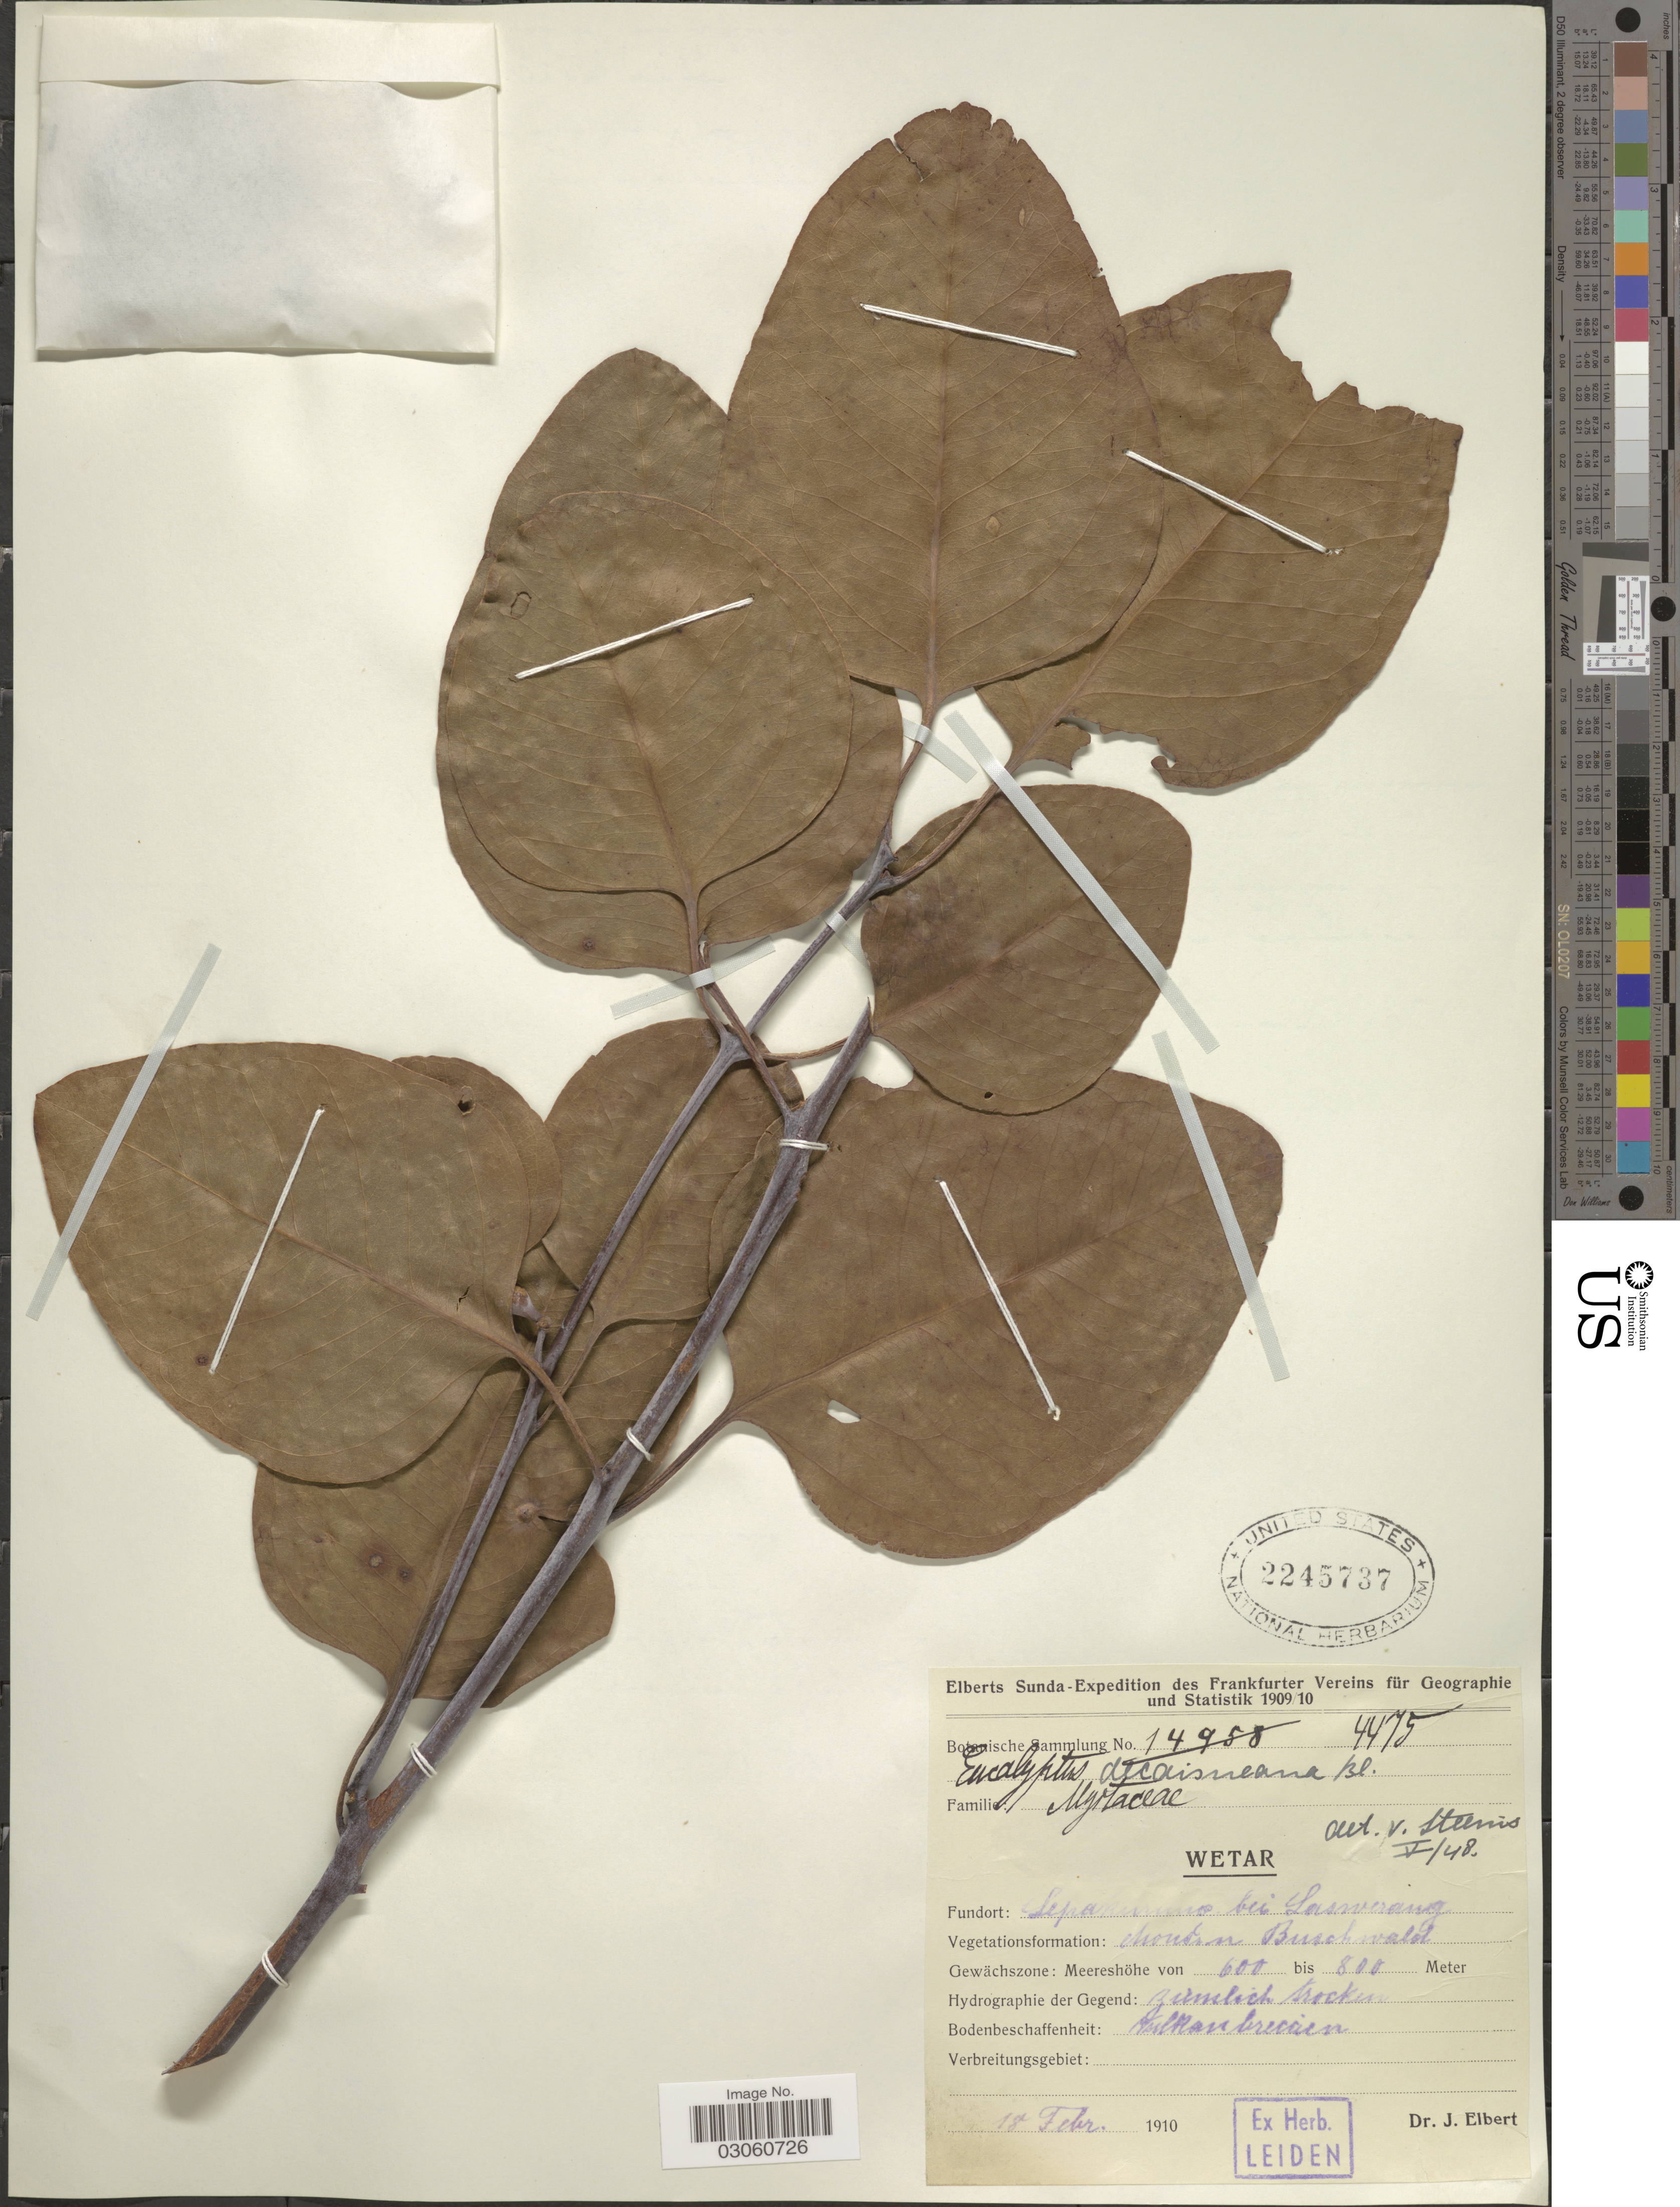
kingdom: Plantae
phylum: Tracheophyta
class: Magnoliopsida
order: Myrtales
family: Myrtaceae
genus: Eucalyptus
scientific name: Eucalyptus decaisneana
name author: Blume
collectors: J. Elbert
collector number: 4475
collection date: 1910-02-18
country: Indonesia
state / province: Maluku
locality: Wetar, Sepakibuno [interpreted] bei Laswerang.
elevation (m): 600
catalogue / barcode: US 2245737